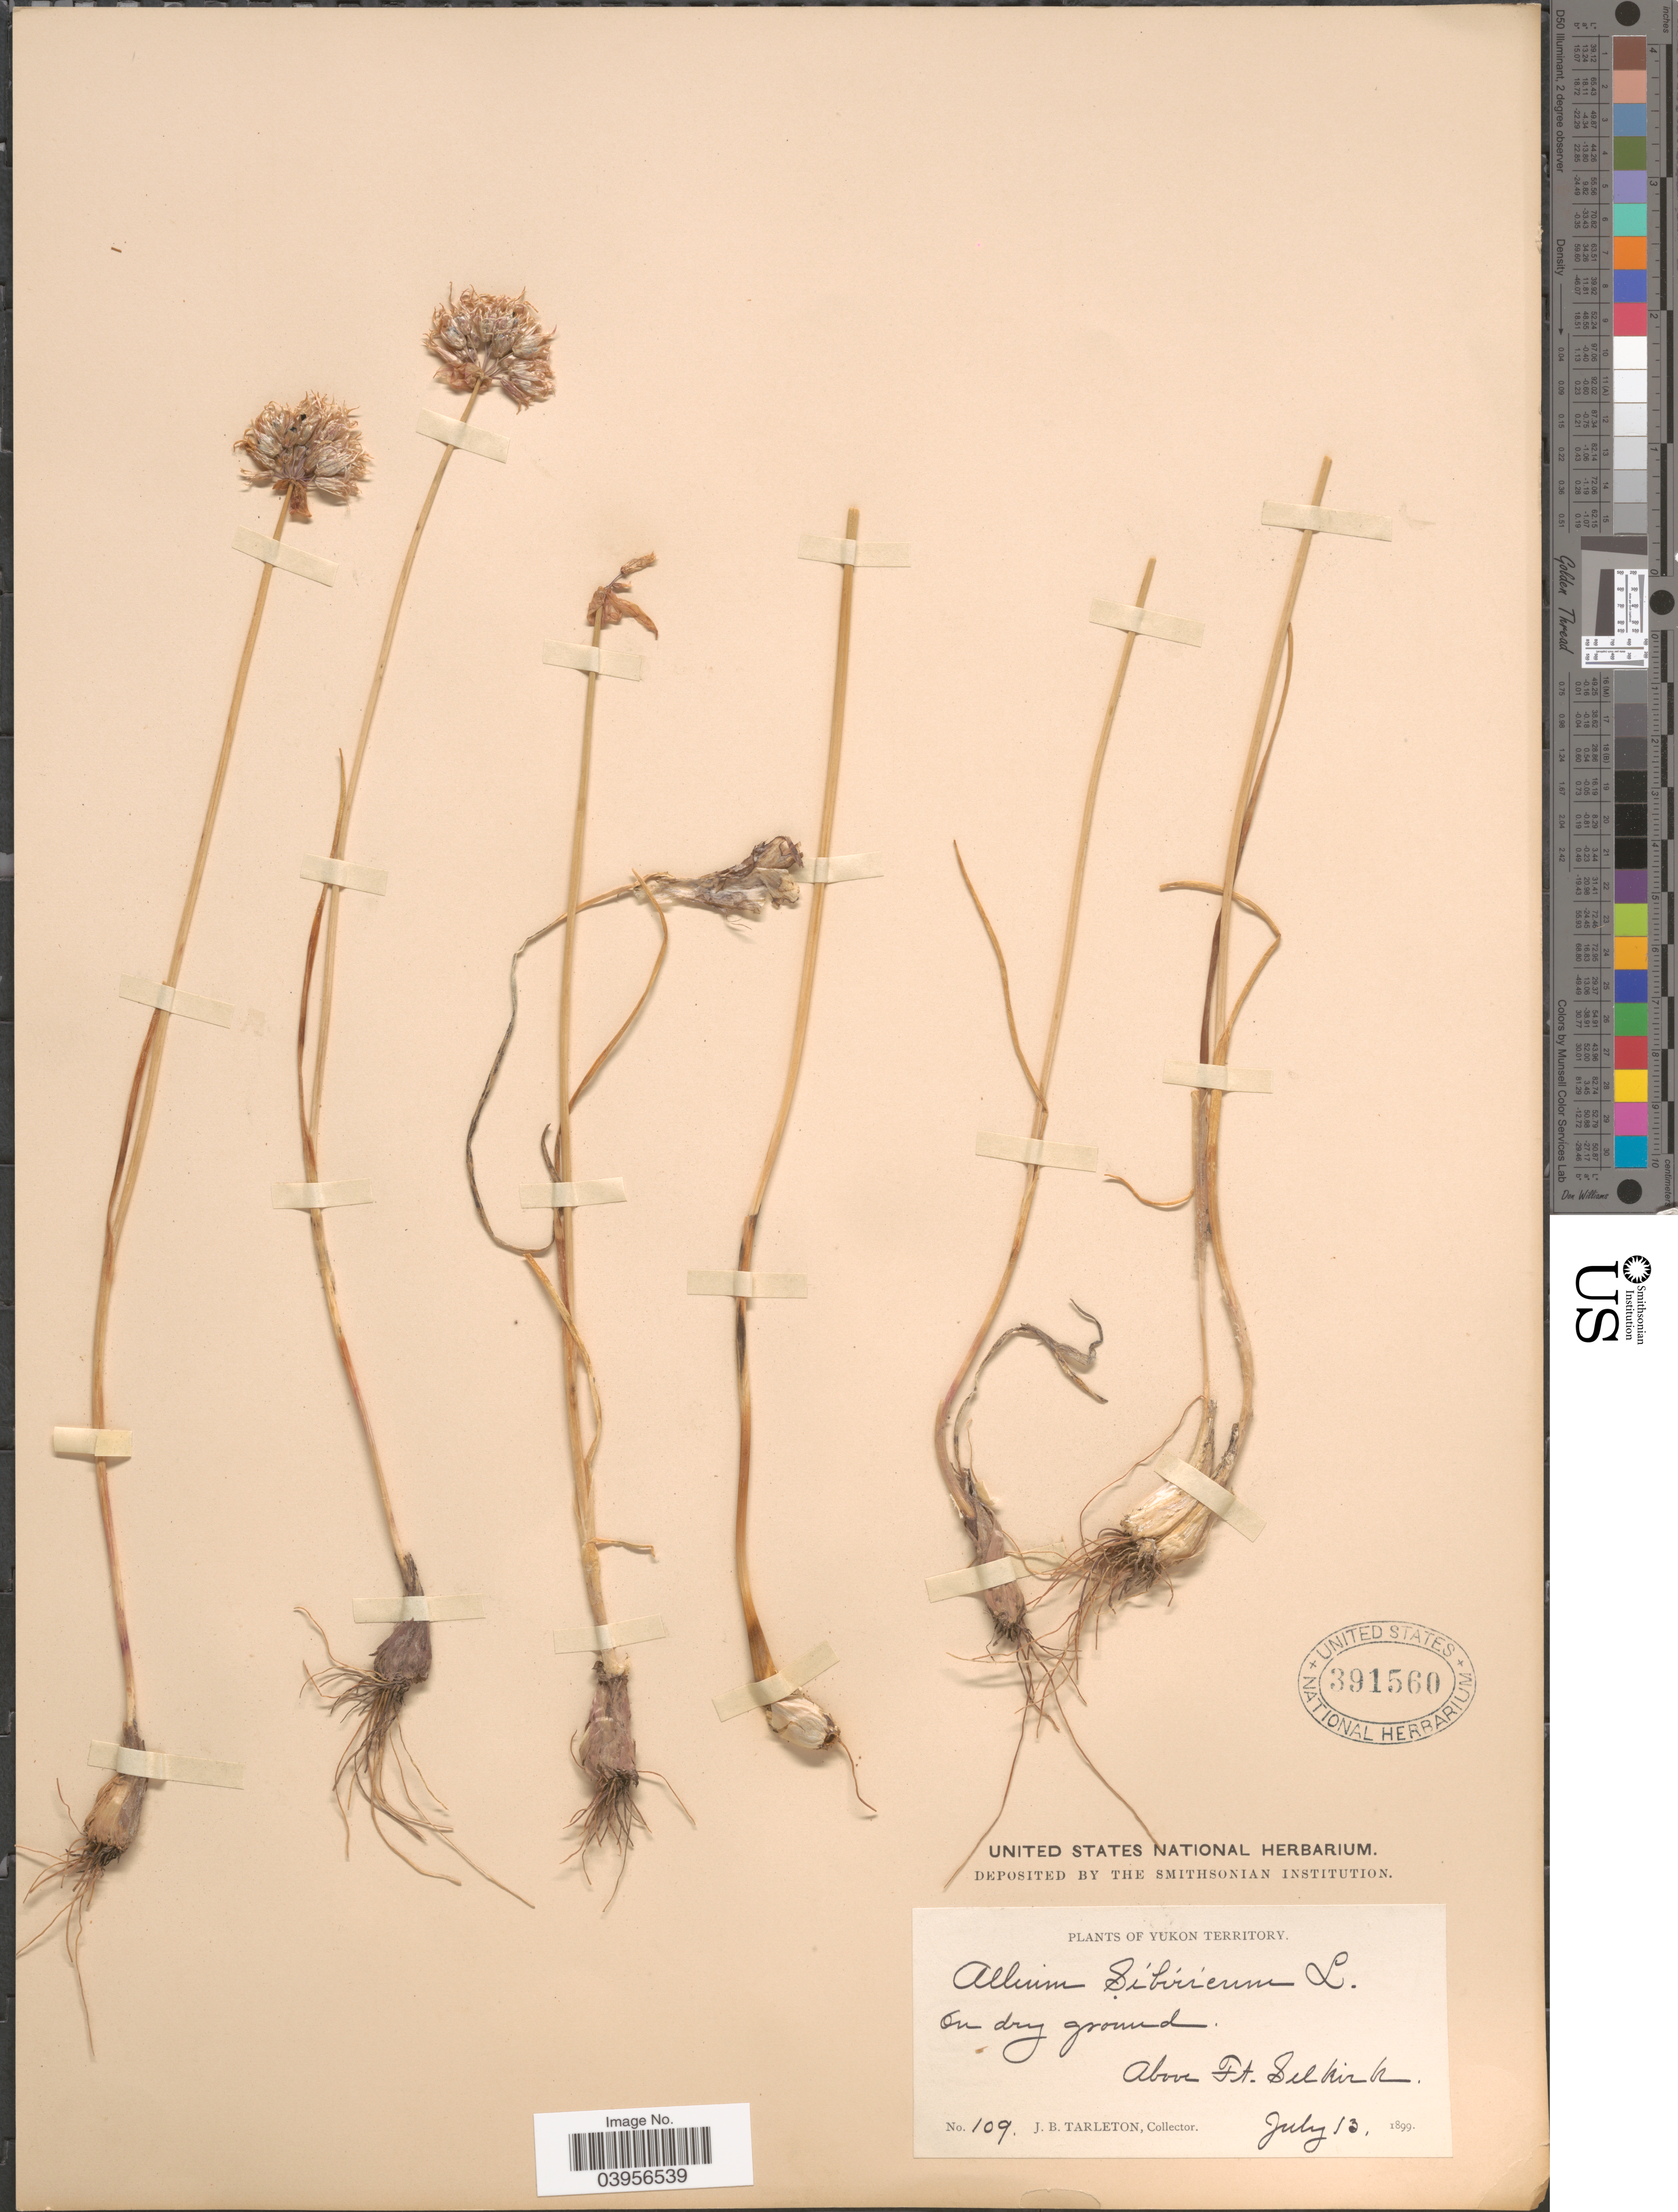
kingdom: Plantae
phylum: Tracheophyta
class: Liliopsida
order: Asparagales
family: Amaryllidaceae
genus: Allium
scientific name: Allium schoenoprasum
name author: L.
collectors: J. Tarleton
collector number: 109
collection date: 1899-07-13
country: Canada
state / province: Yukon Territory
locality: Above Ft. Selkirk.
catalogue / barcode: US 391560